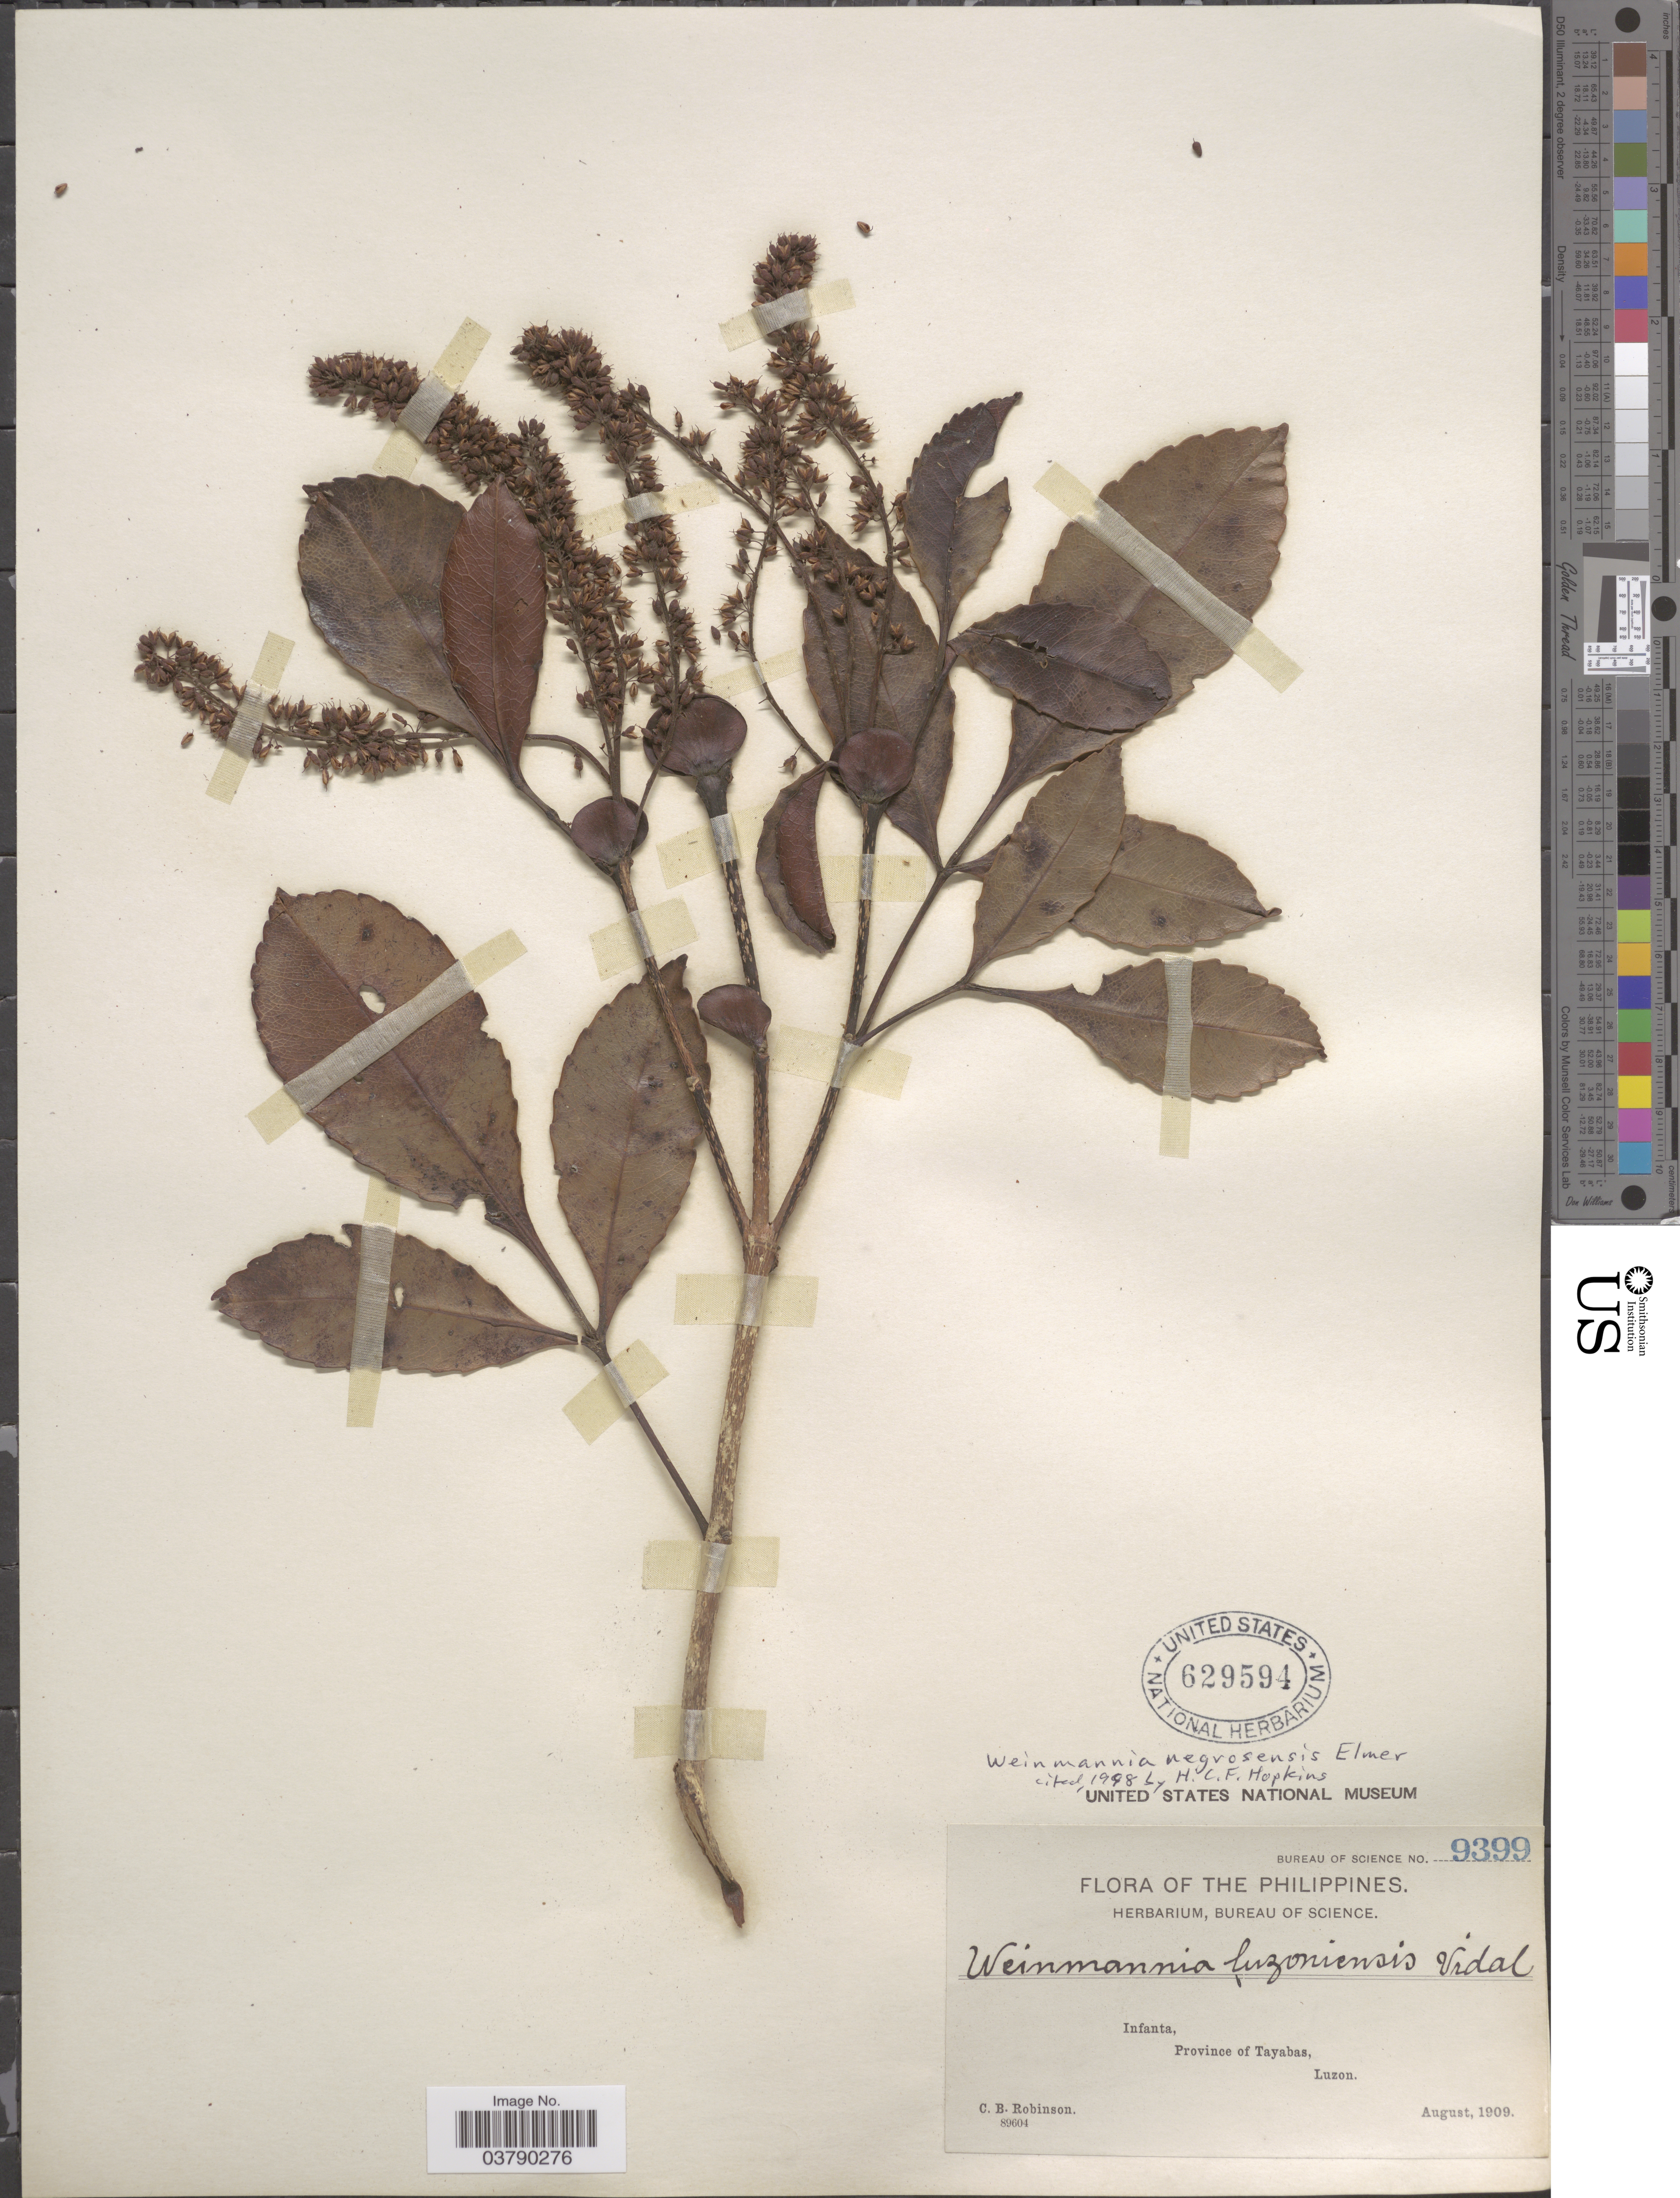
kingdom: Plantae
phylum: Tracheophyta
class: Magnoliopsida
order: Oxalidales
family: Cunoniaceae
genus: Pterophylla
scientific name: Pterophylla negrosensis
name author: (Elmer) Pillon & H.C. Hopkins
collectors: C. Robinson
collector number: Bureau of Science 9399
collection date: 1909-08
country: Philippines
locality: Infanta, Province of Tayabas, Luzon.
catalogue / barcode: US 629594